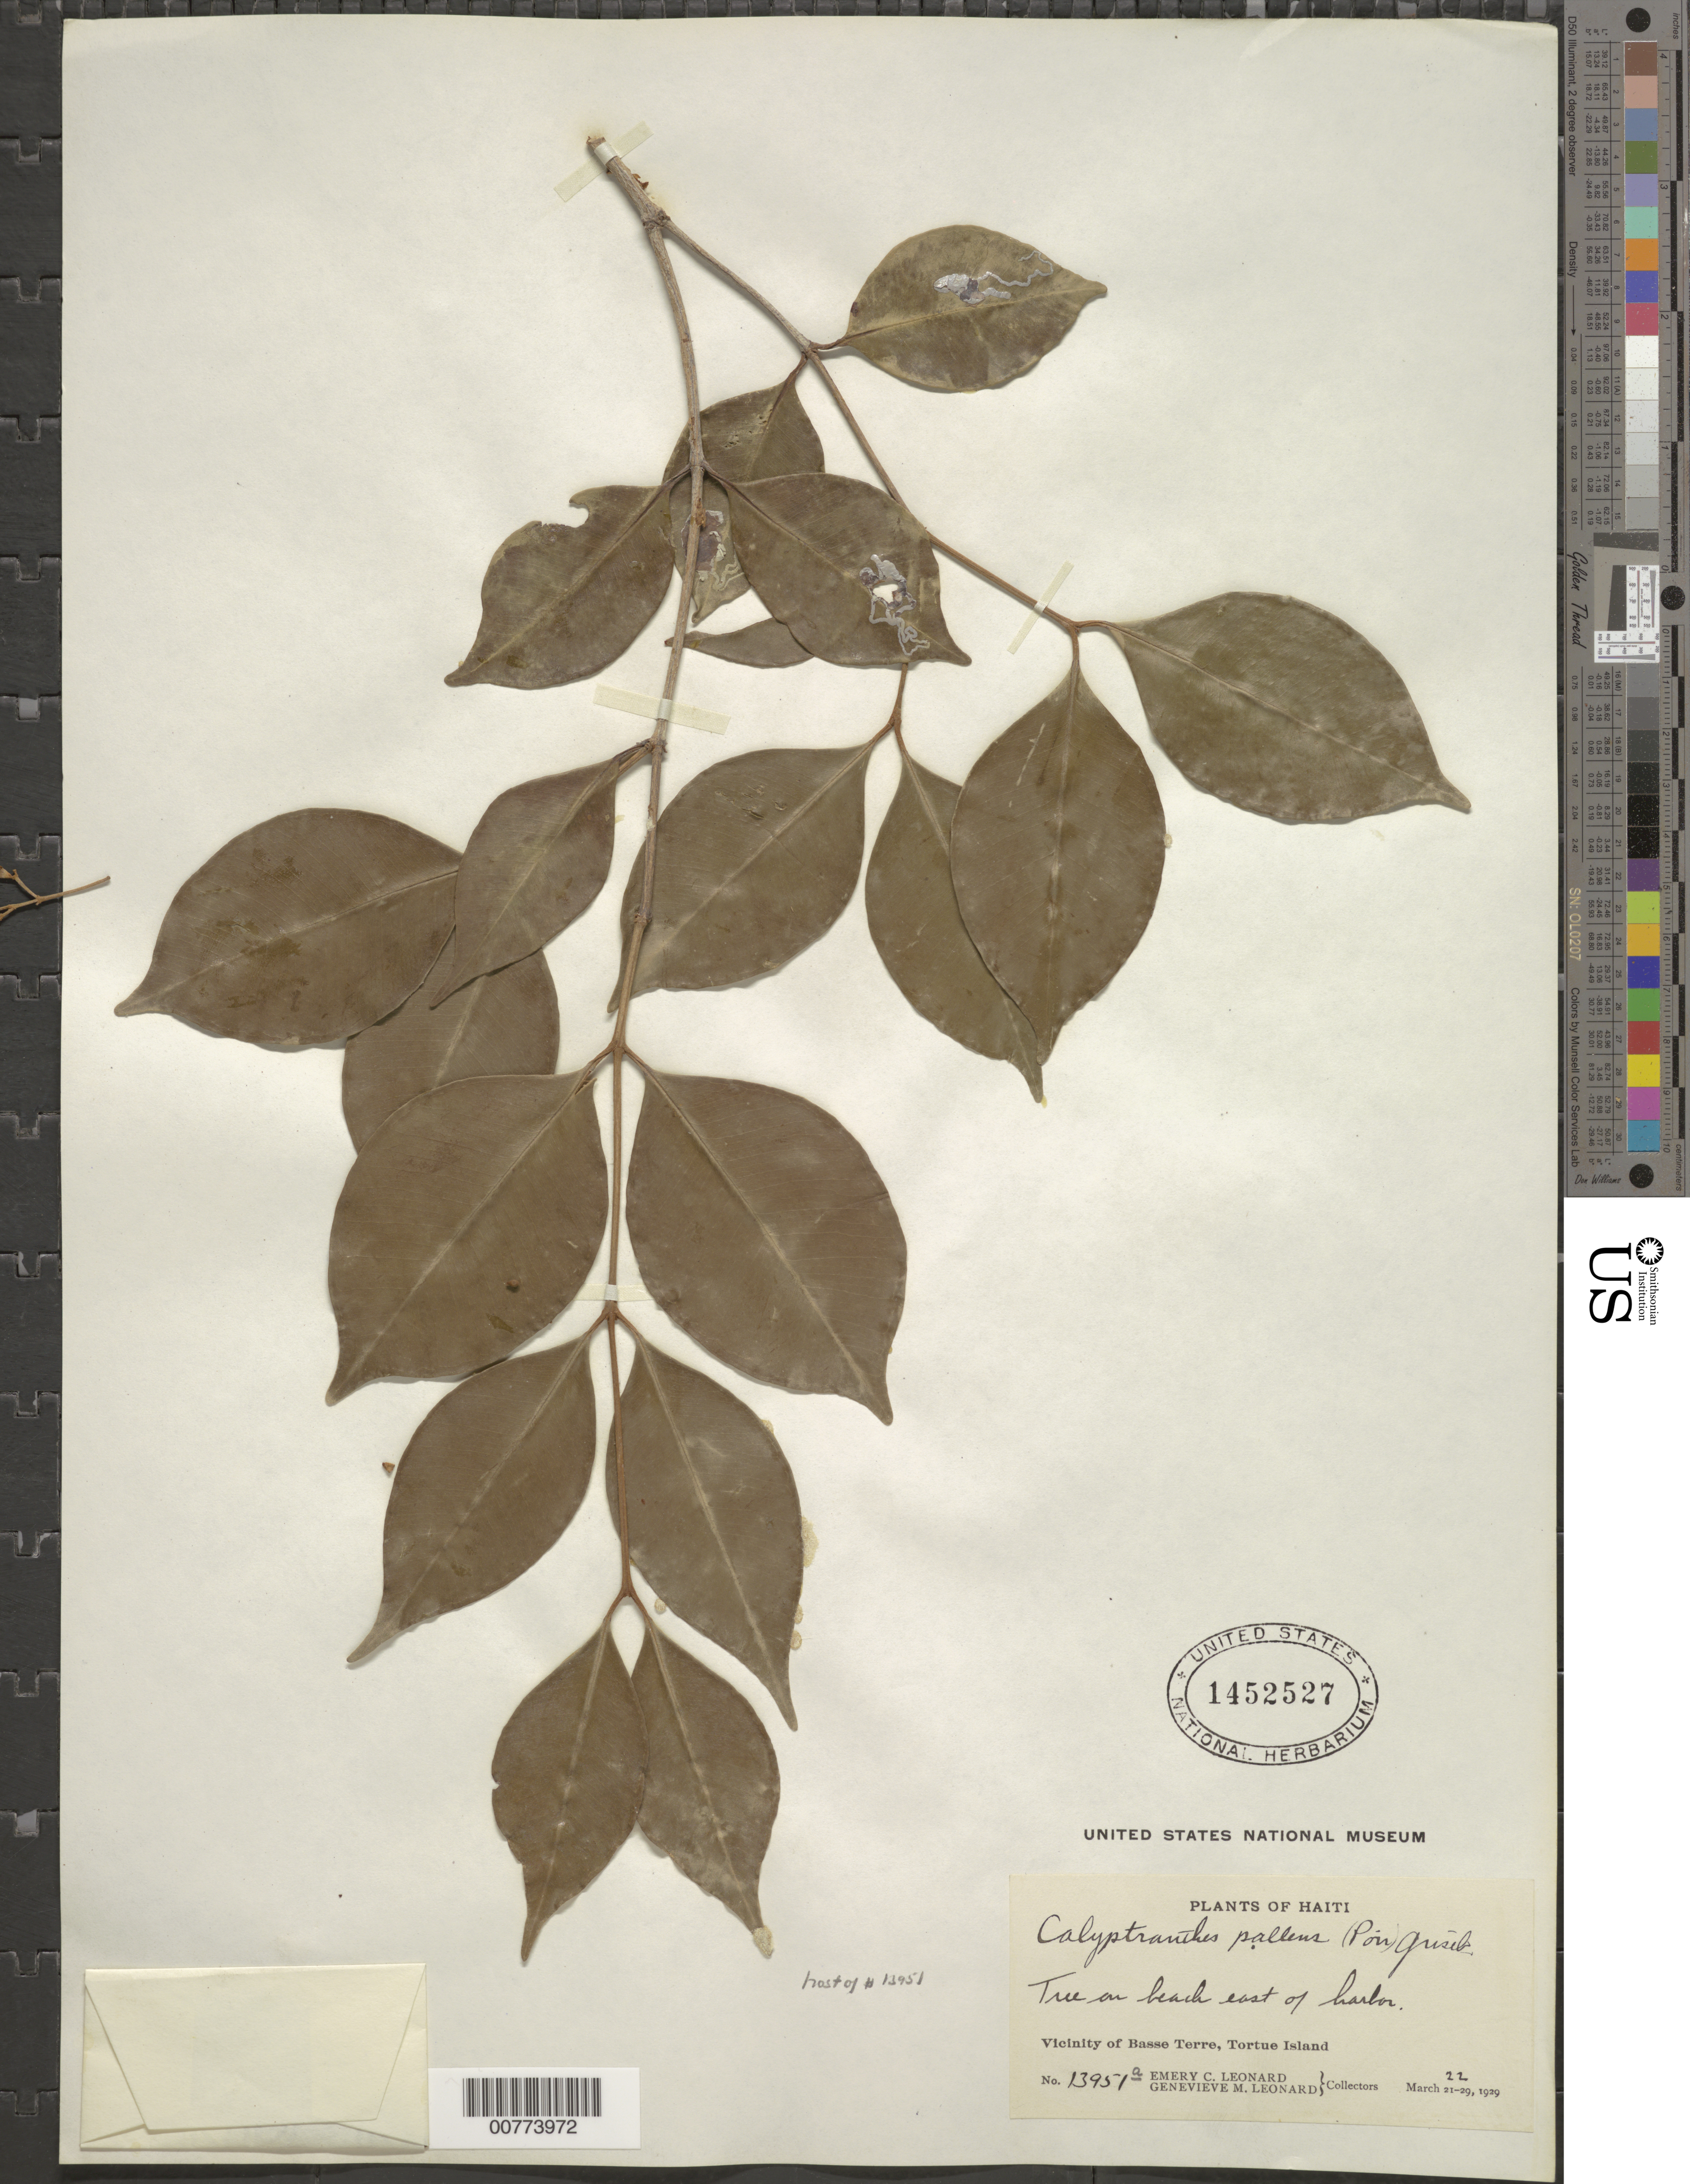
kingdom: Plantae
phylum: Tracheophyta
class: Magnoliopsida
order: Myrtales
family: Myrtaceae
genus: Myrcia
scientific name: Myrcia neopallens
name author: A.R. Lourenço & E. Lucas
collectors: E. C. Leonard & G. M. Leonard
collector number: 13951a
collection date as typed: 22 Mar 1929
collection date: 1929-03-22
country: Haiti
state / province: Nord-Óuest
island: Île de la Tortue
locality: Tortue Island, vicinity of Basse Terre, beach east of harbor.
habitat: Beach.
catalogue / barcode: US 1452527